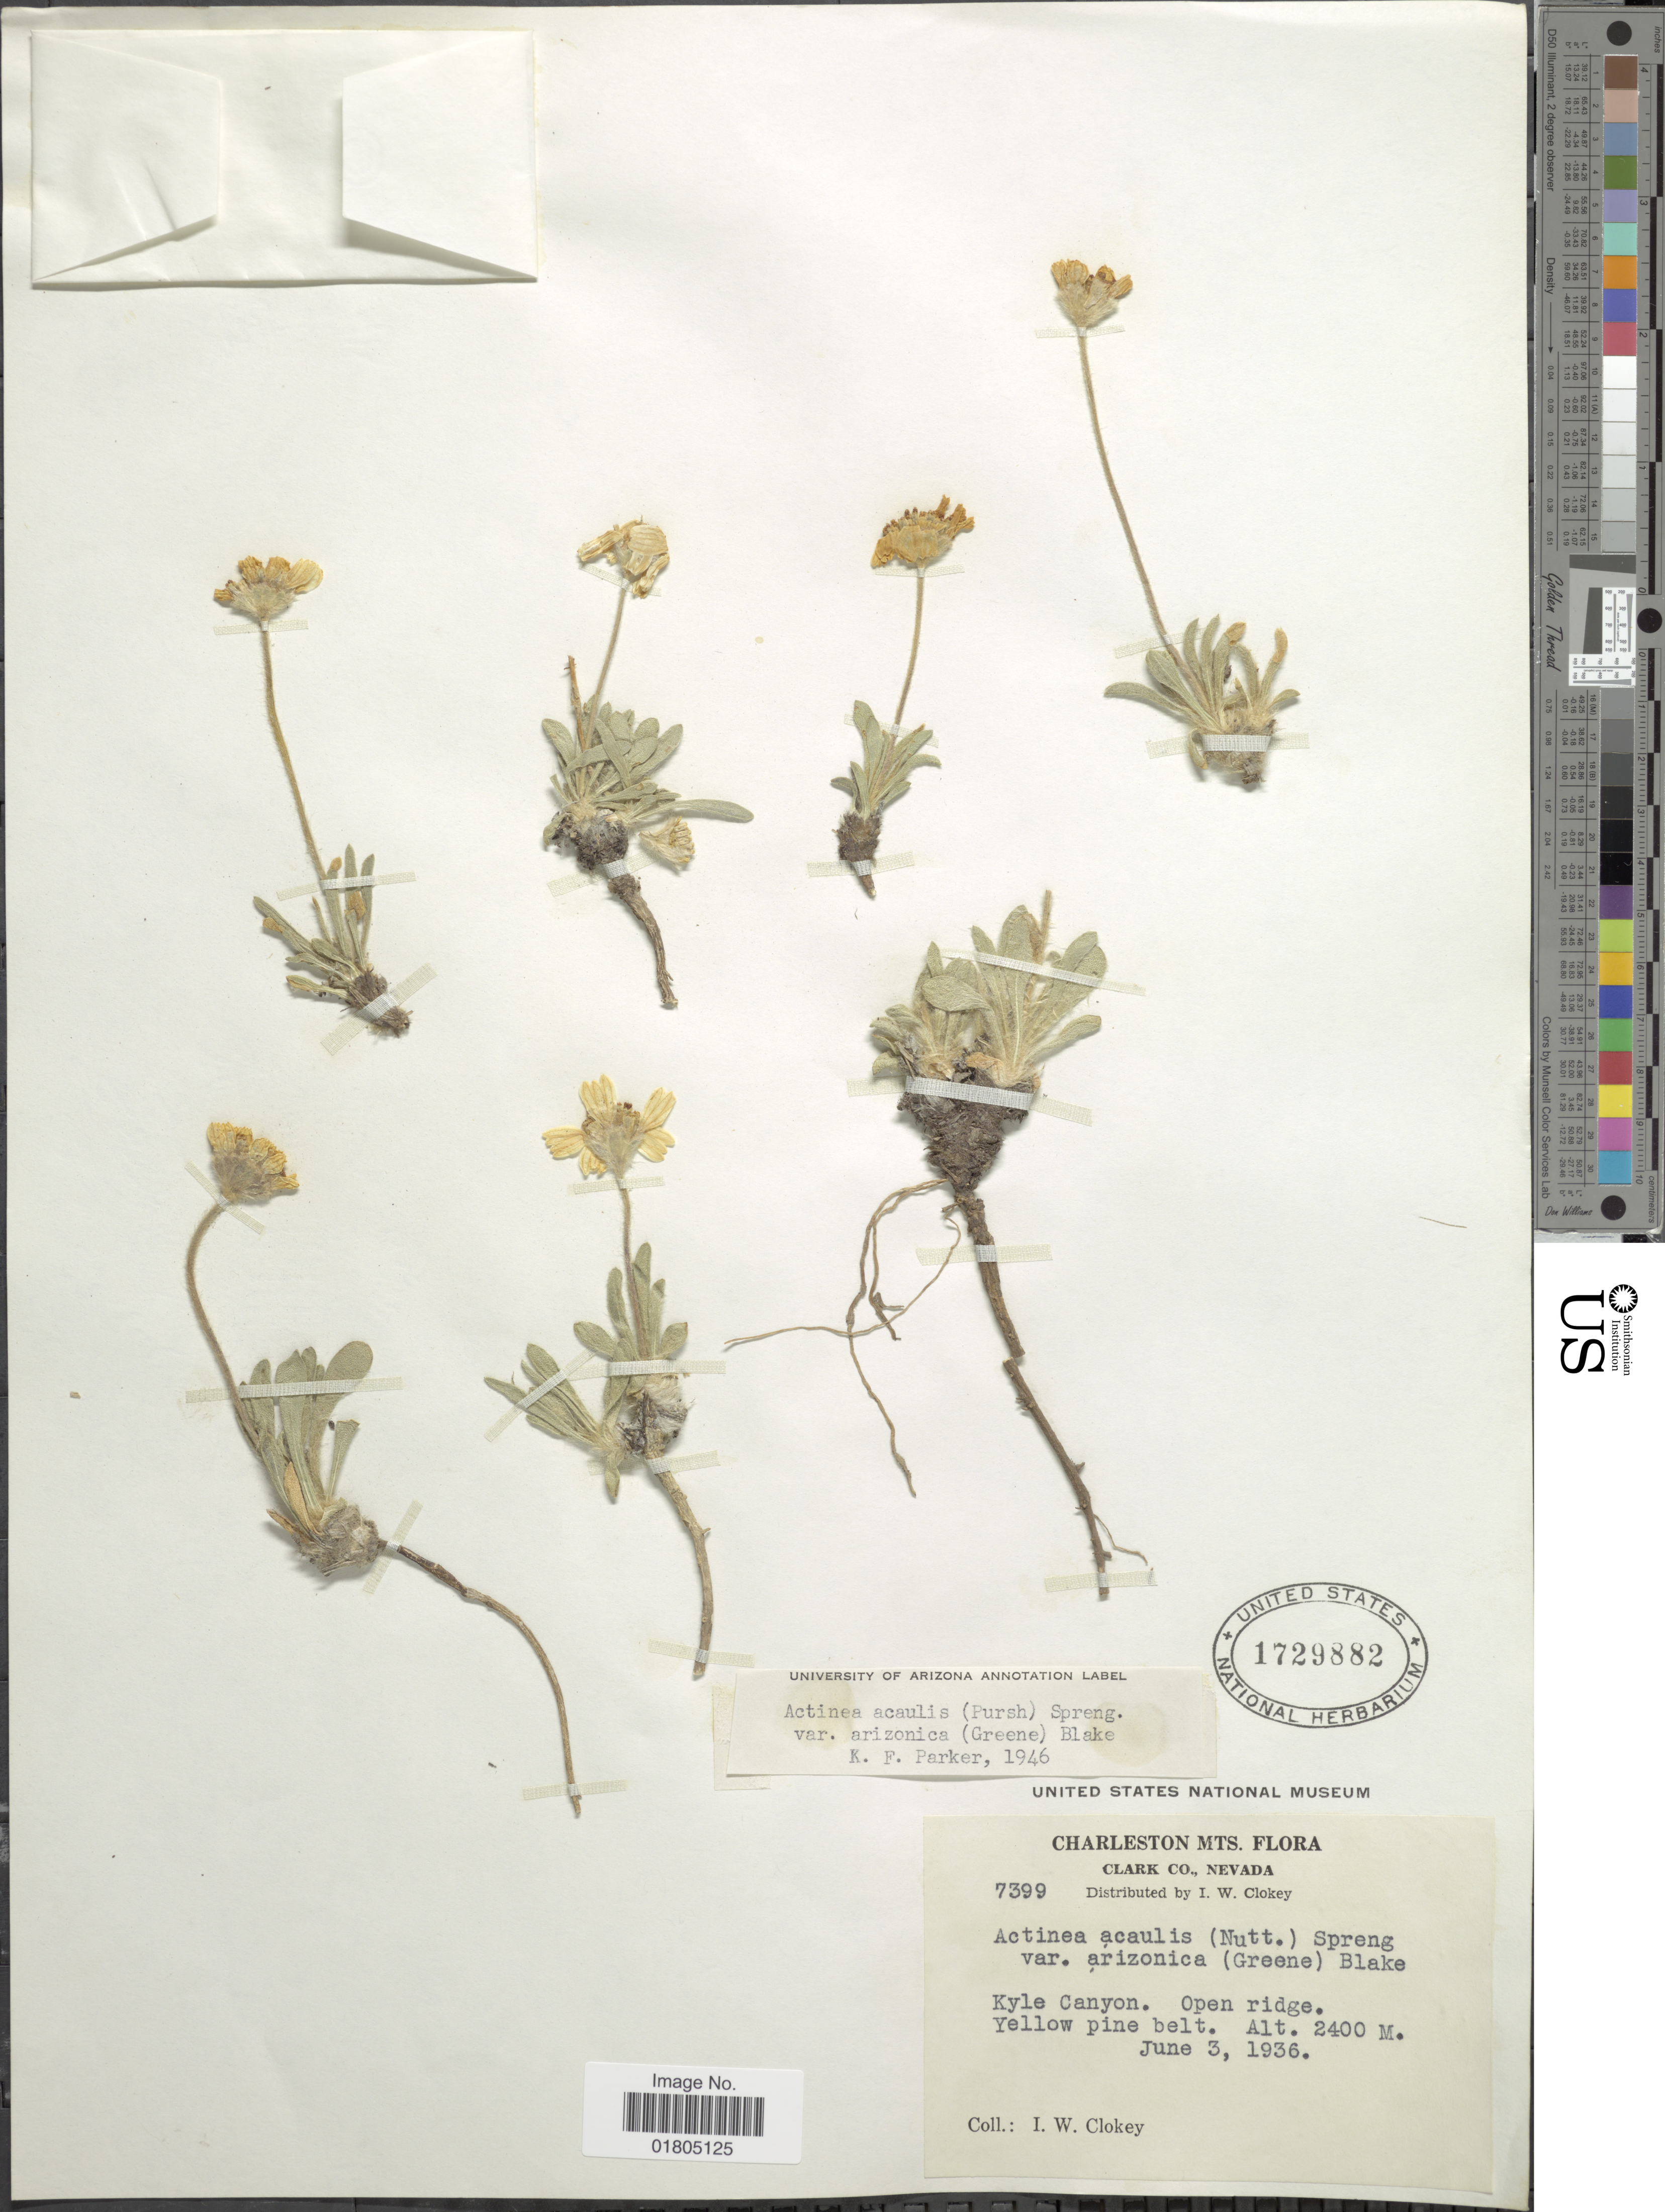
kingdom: Plantae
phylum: Tracheophyta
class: Magnoliopsida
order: Asterales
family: Asteraceae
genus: Actinea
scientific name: Actinea acaulis var. arizonica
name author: (Greene) S.F. Blake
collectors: I. W. Clokey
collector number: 7399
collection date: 1936-06-03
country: United States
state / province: Nevada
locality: Charleston Mts., Clark Co., Nevada, Kyle Canon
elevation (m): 2400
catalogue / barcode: US 1729882